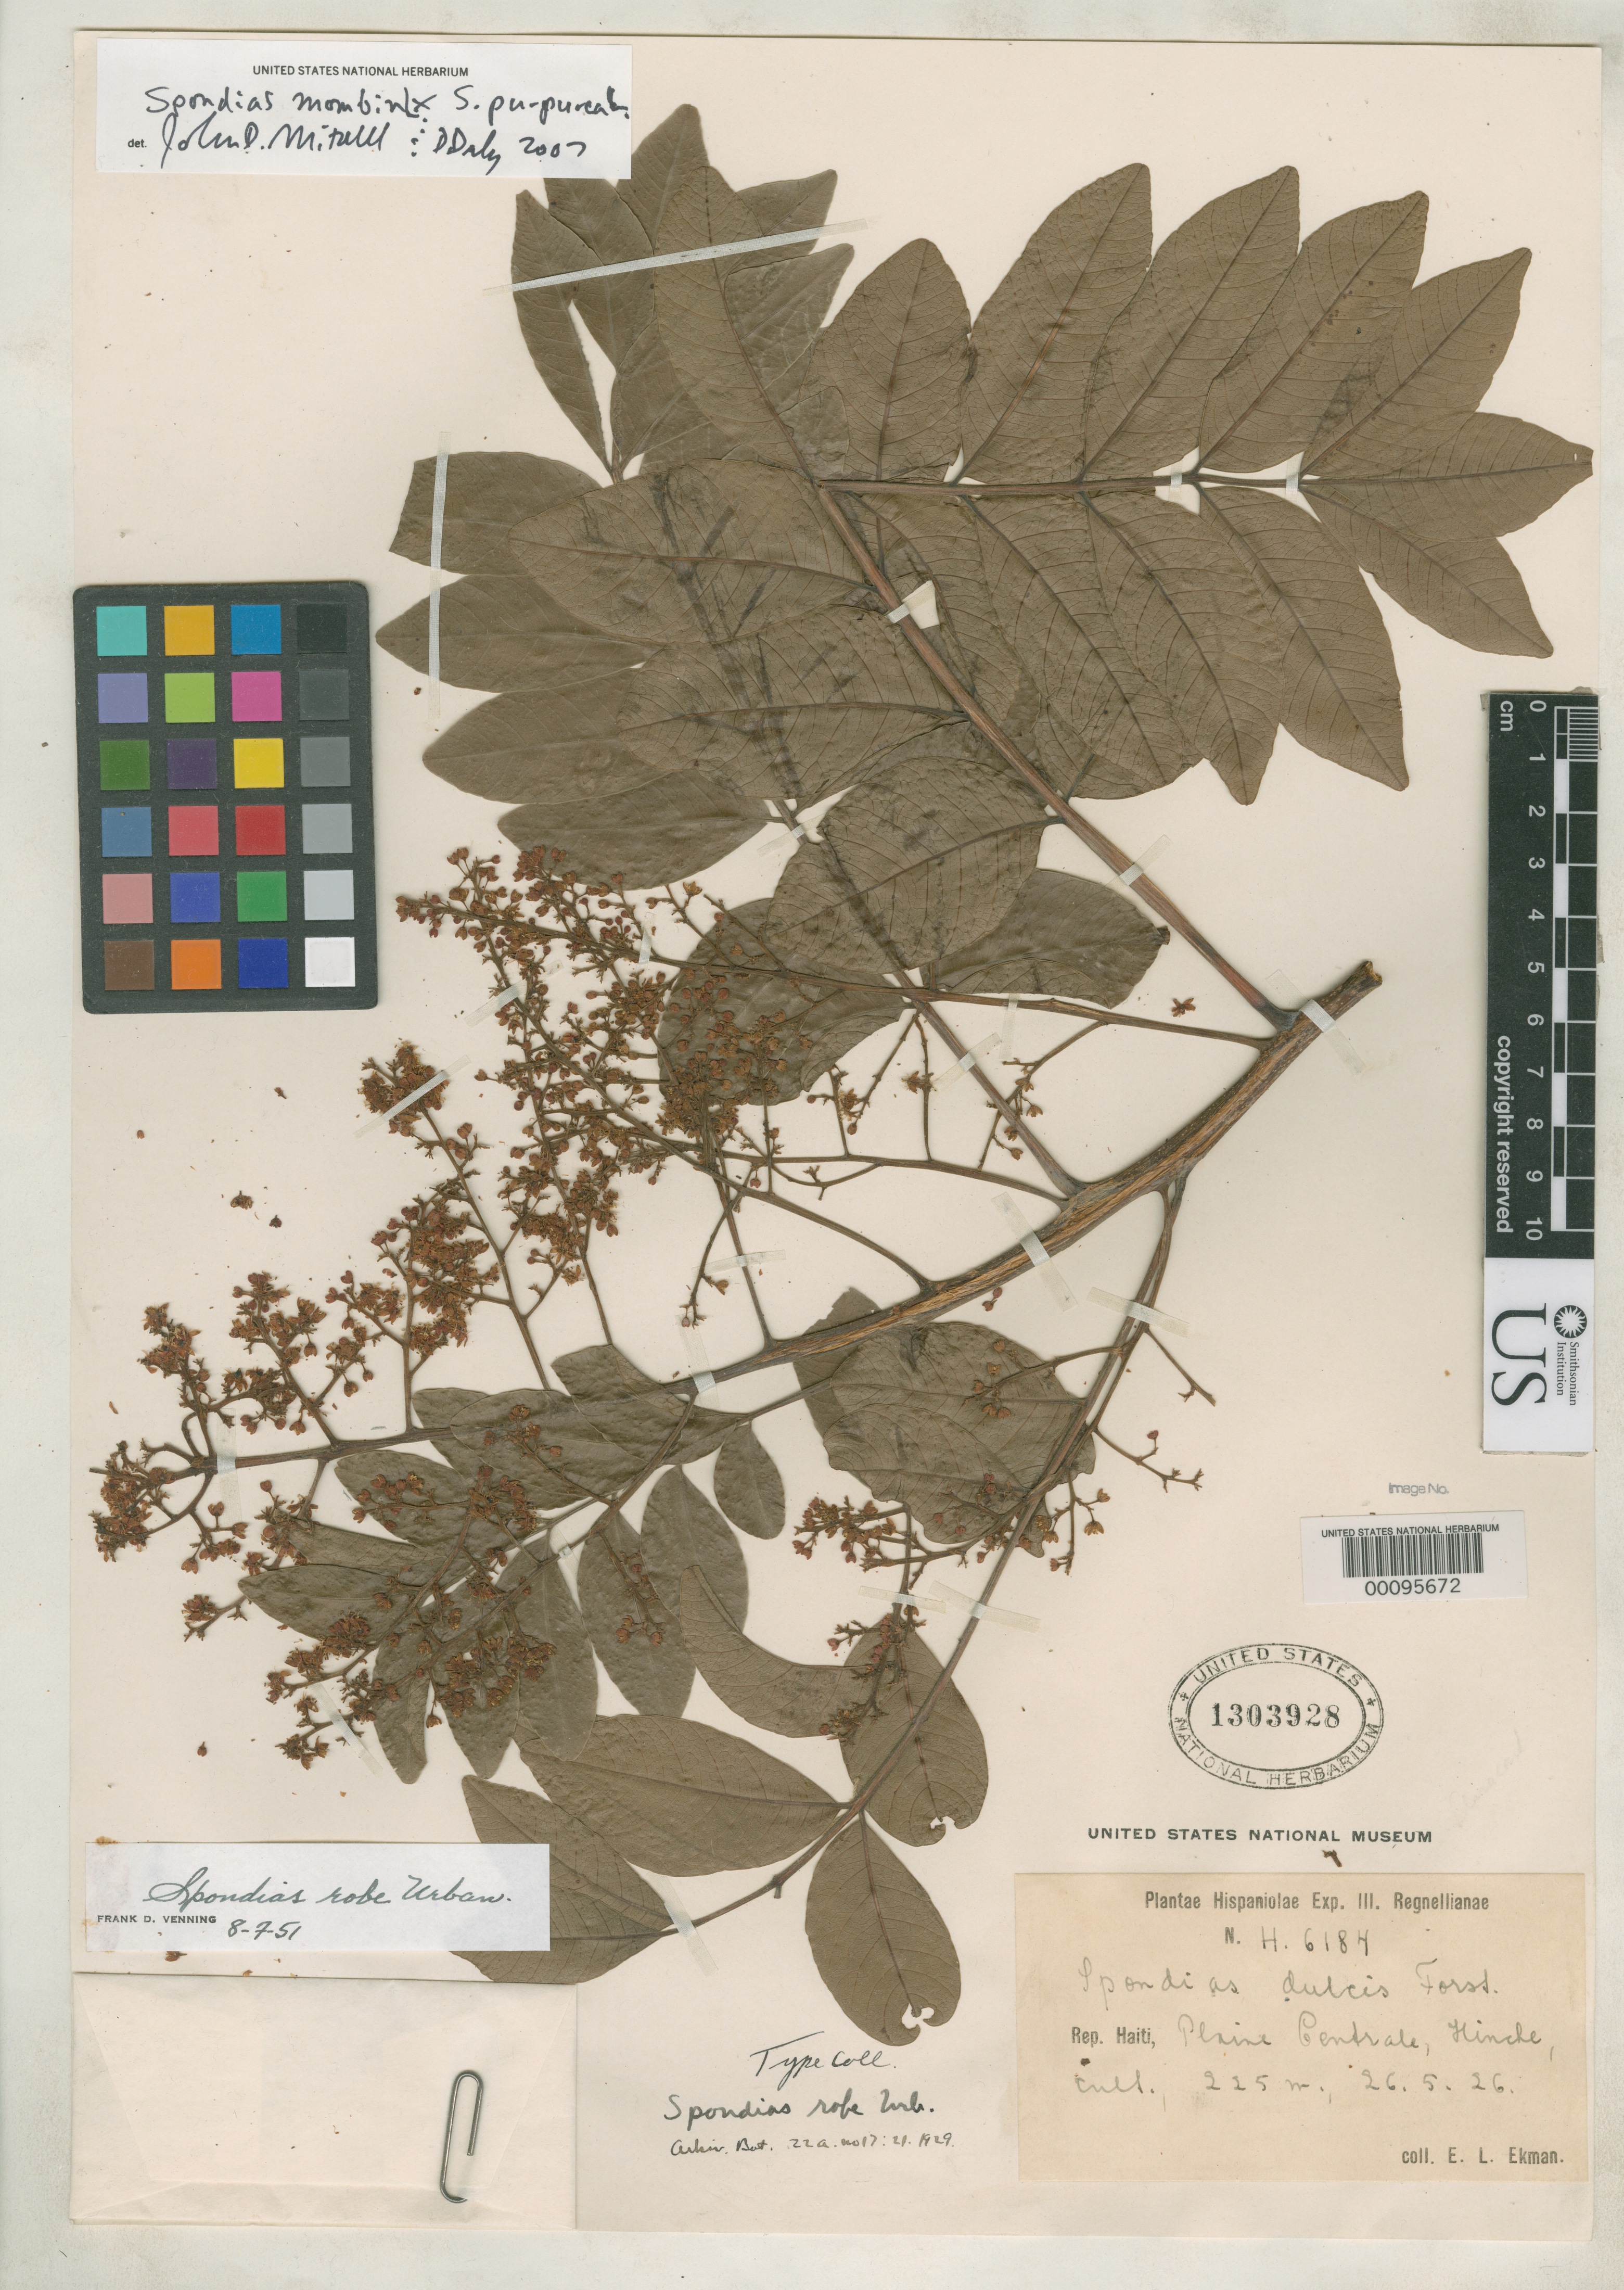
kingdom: Plantae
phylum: Tracheophyta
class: Magnoliopsida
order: Sapindales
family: Anacardiaceae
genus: Spondias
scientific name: Spondias x robe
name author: Urb.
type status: Isotype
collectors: E. L. Ekman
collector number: H 6184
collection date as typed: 26 May 1926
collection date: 1926-05-26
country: Haiti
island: Hispaniola Island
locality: Central plaine prope Hinche.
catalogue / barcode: US 1303928